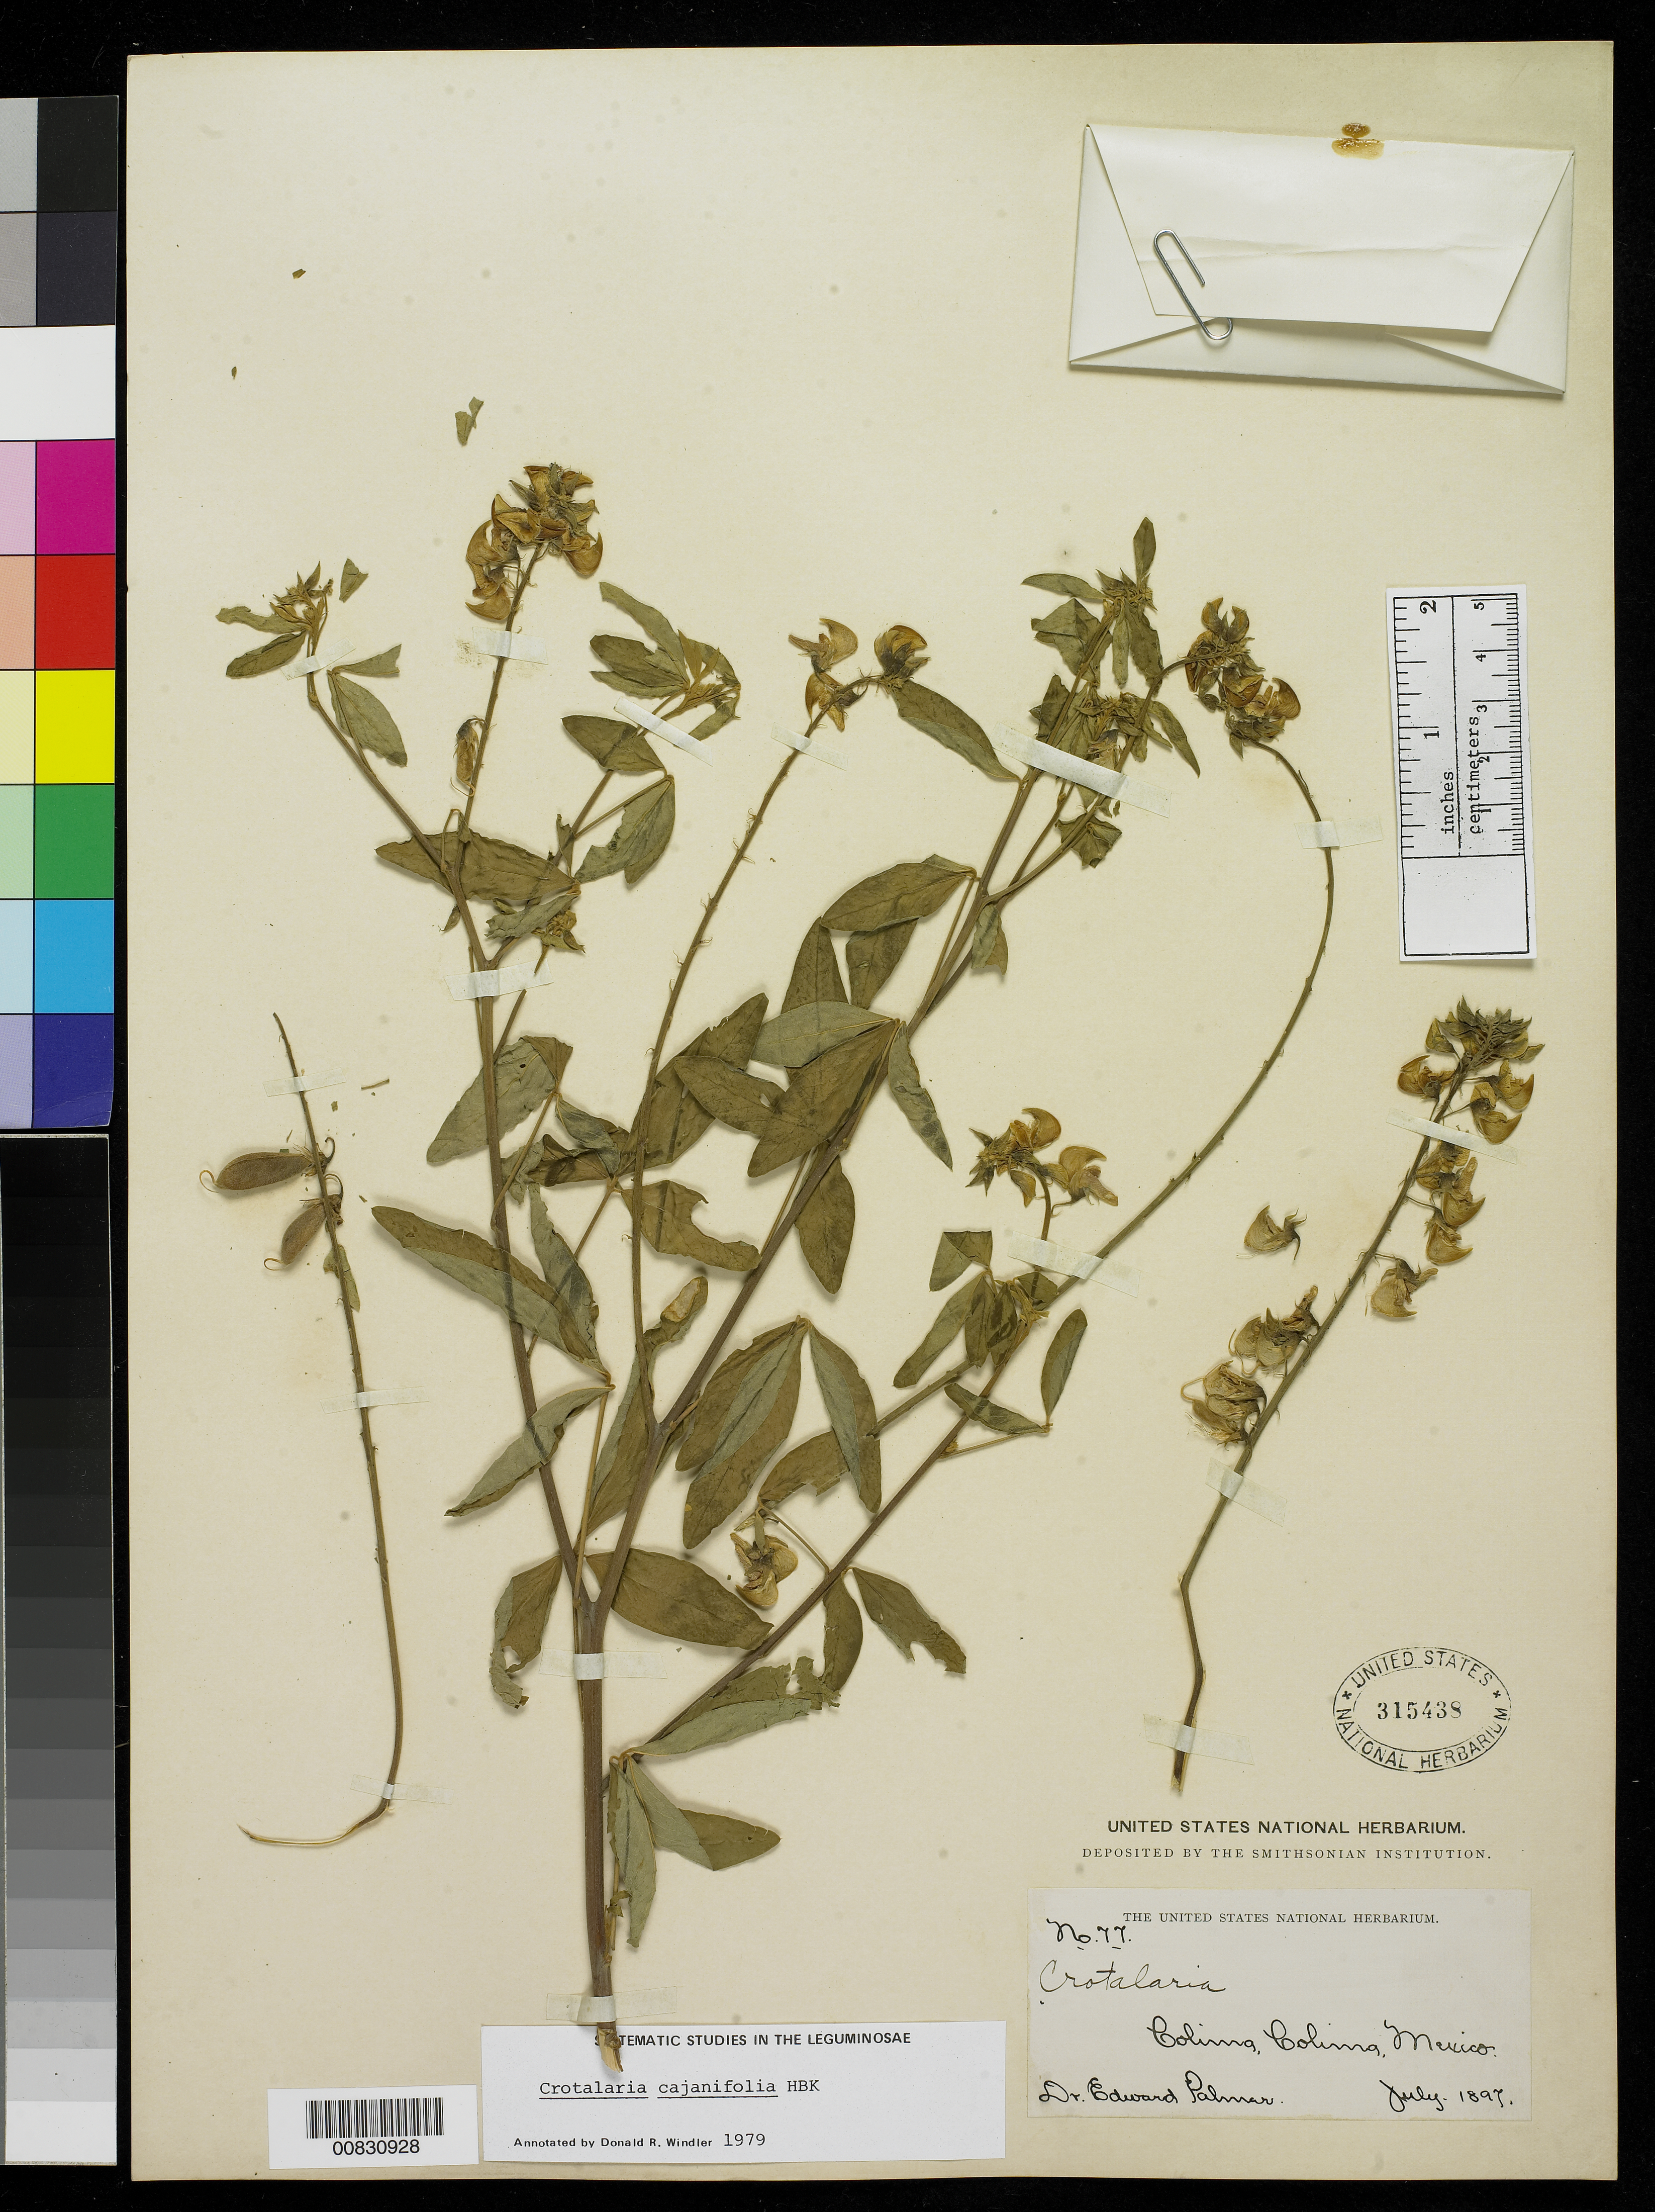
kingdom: Plantae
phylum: Tracheophyta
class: Magnoliopsida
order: Fabales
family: Fabaceae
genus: Crotalaria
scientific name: Crotalaria cajanifolia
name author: Kunth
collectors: E. Palmer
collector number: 77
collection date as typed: Jul 1897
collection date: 1897-07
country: Mexico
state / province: Colima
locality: Colima, Colima.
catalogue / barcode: US 315438